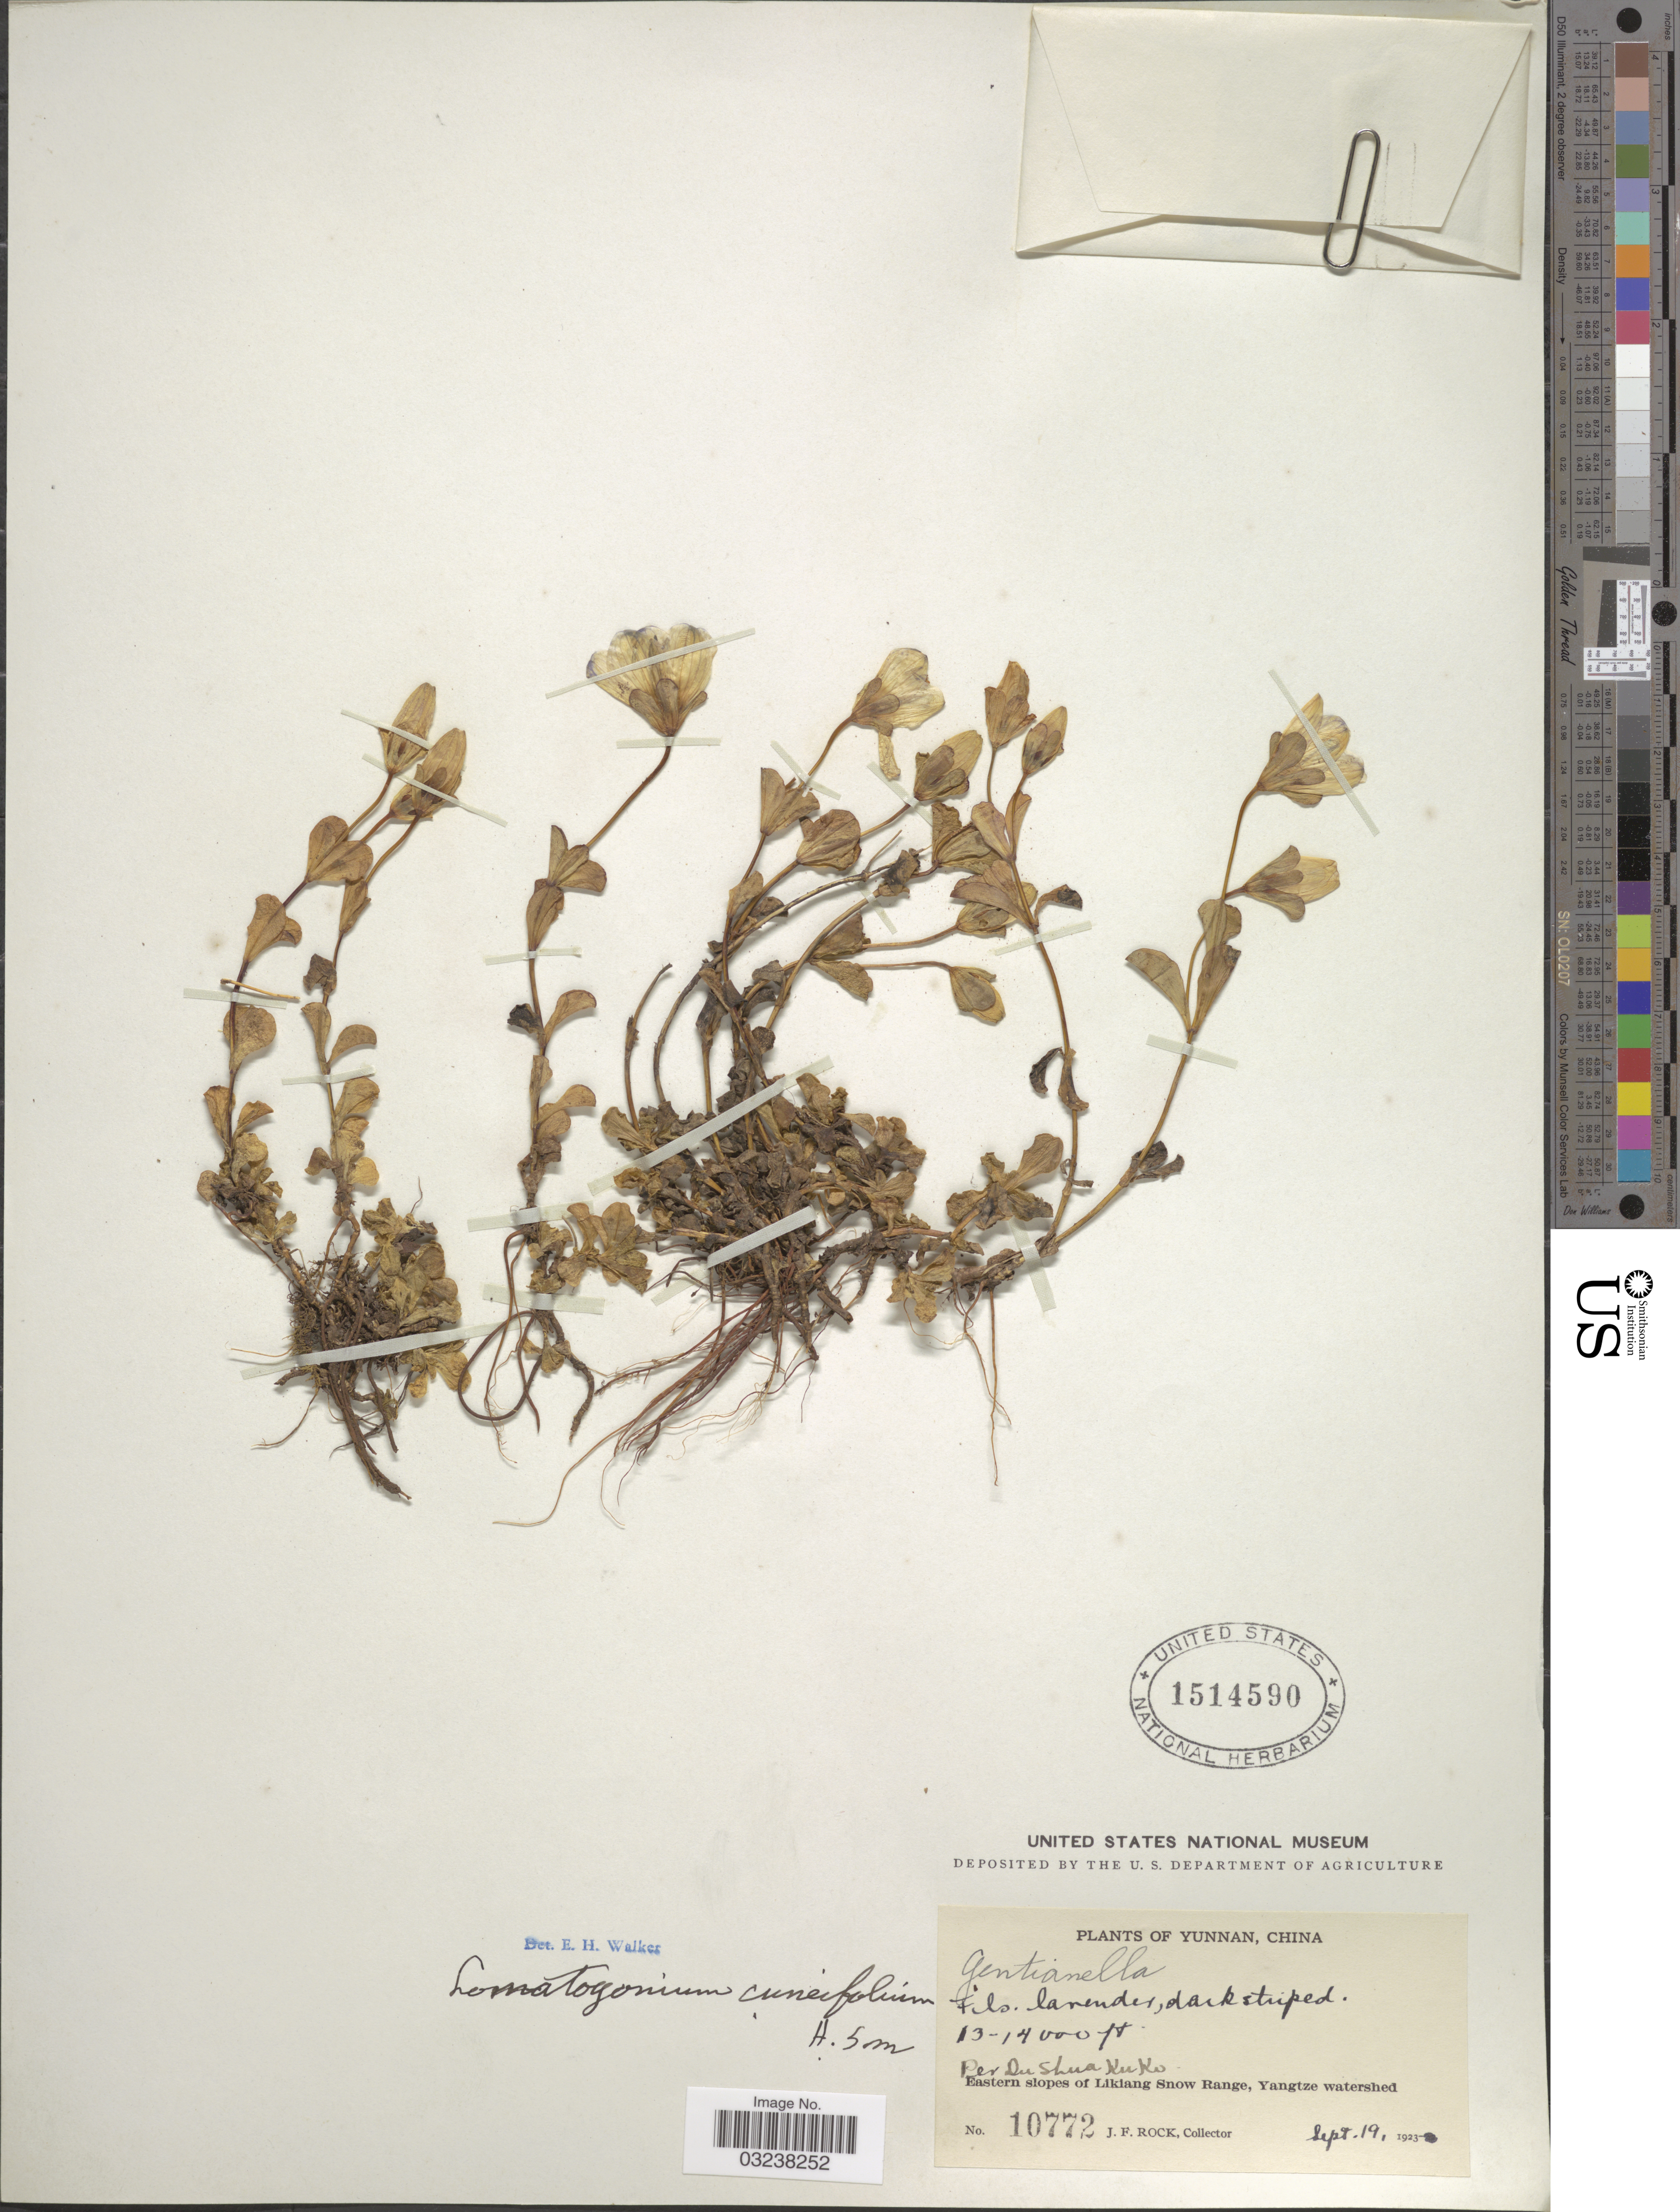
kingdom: Plantae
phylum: Tracheophyta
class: Magnoliopsida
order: Gentianales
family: Gentianaceae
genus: Lomatogonium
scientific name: Lomatogonium cuneifolium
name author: Herb. H. Sm.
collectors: J. Rock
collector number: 10772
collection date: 1923-09-19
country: China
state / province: Yunnan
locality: Per Du Shua Ku Ko. Eastern slopes of the Likiang Snow Range, Yangtze watershed.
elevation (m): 3962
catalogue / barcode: US 1514590